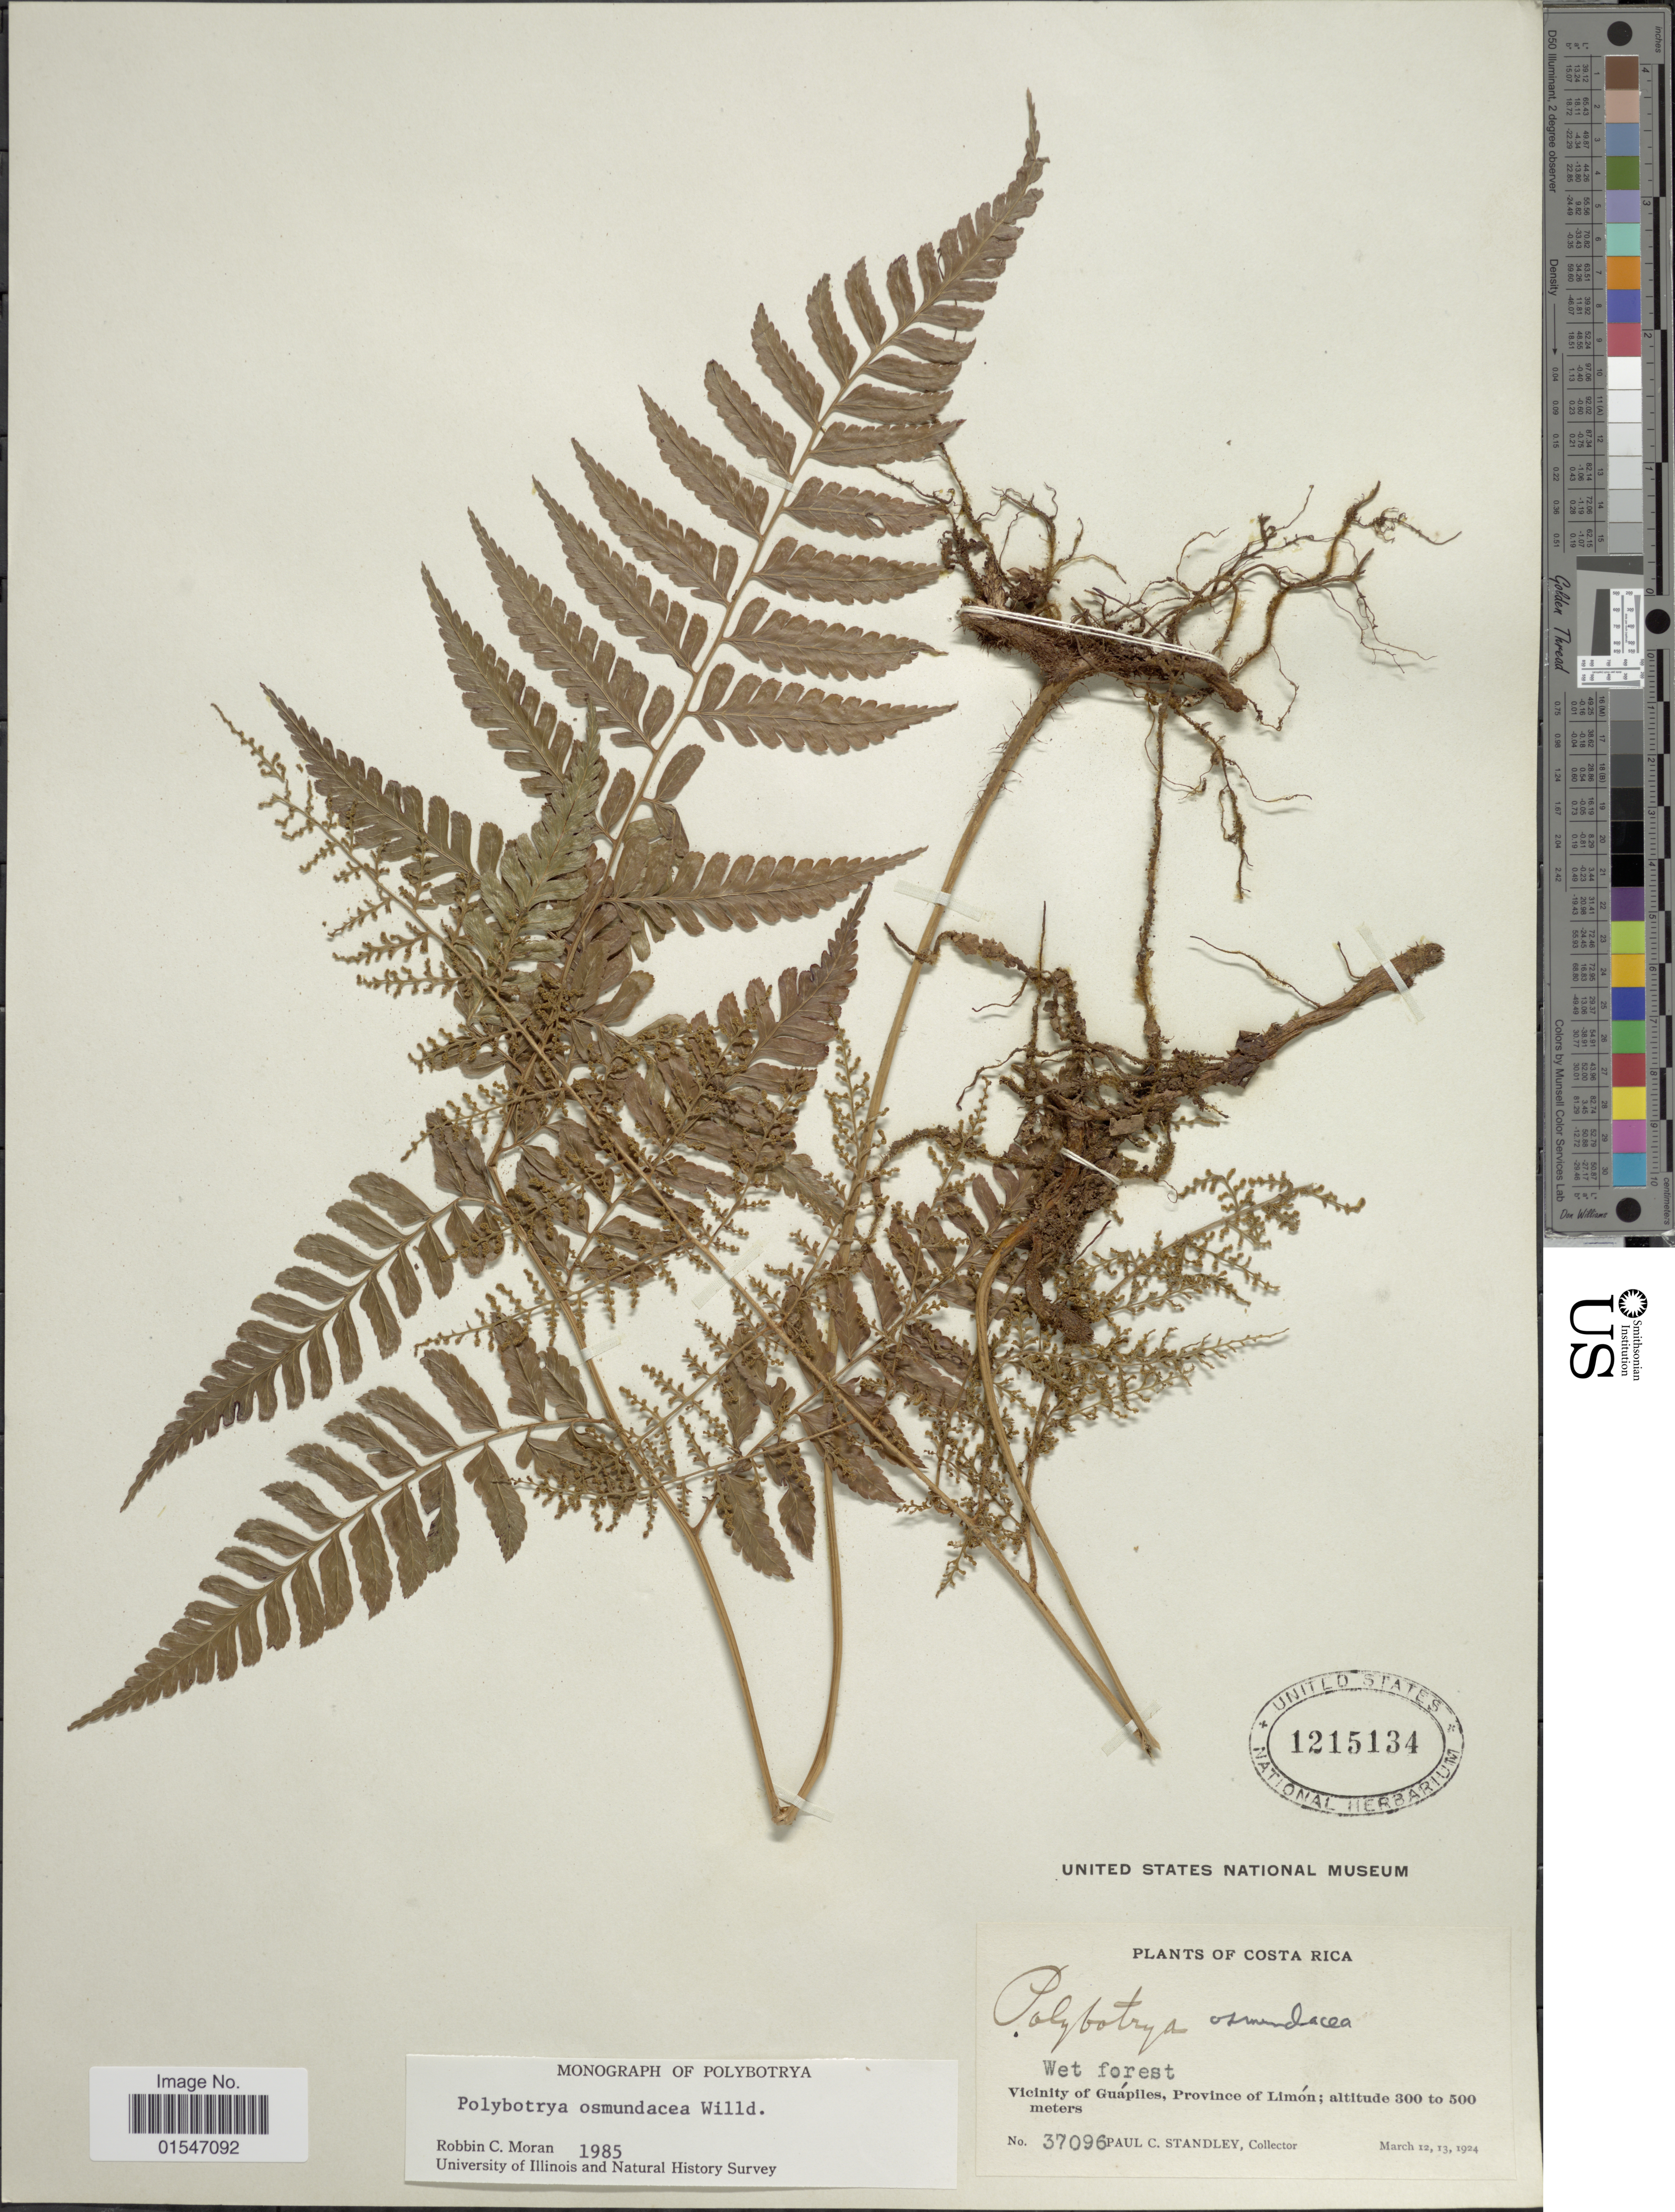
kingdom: Plantae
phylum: Tracheophyta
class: Polypodiopsida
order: Polypodiales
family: Dryopteridaceae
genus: Polybotrya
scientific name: Polybotrya osmundacea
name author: Humb. & Bonpl. ex Willd.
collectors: P. C. Standley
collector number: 37096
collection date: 1924-03-12/1924-03-13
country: Costa Rica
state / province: Limón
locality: Costa Rica. Vicinity of Guapiles, Province of Limon.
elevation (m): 300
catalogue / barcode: US 1215134